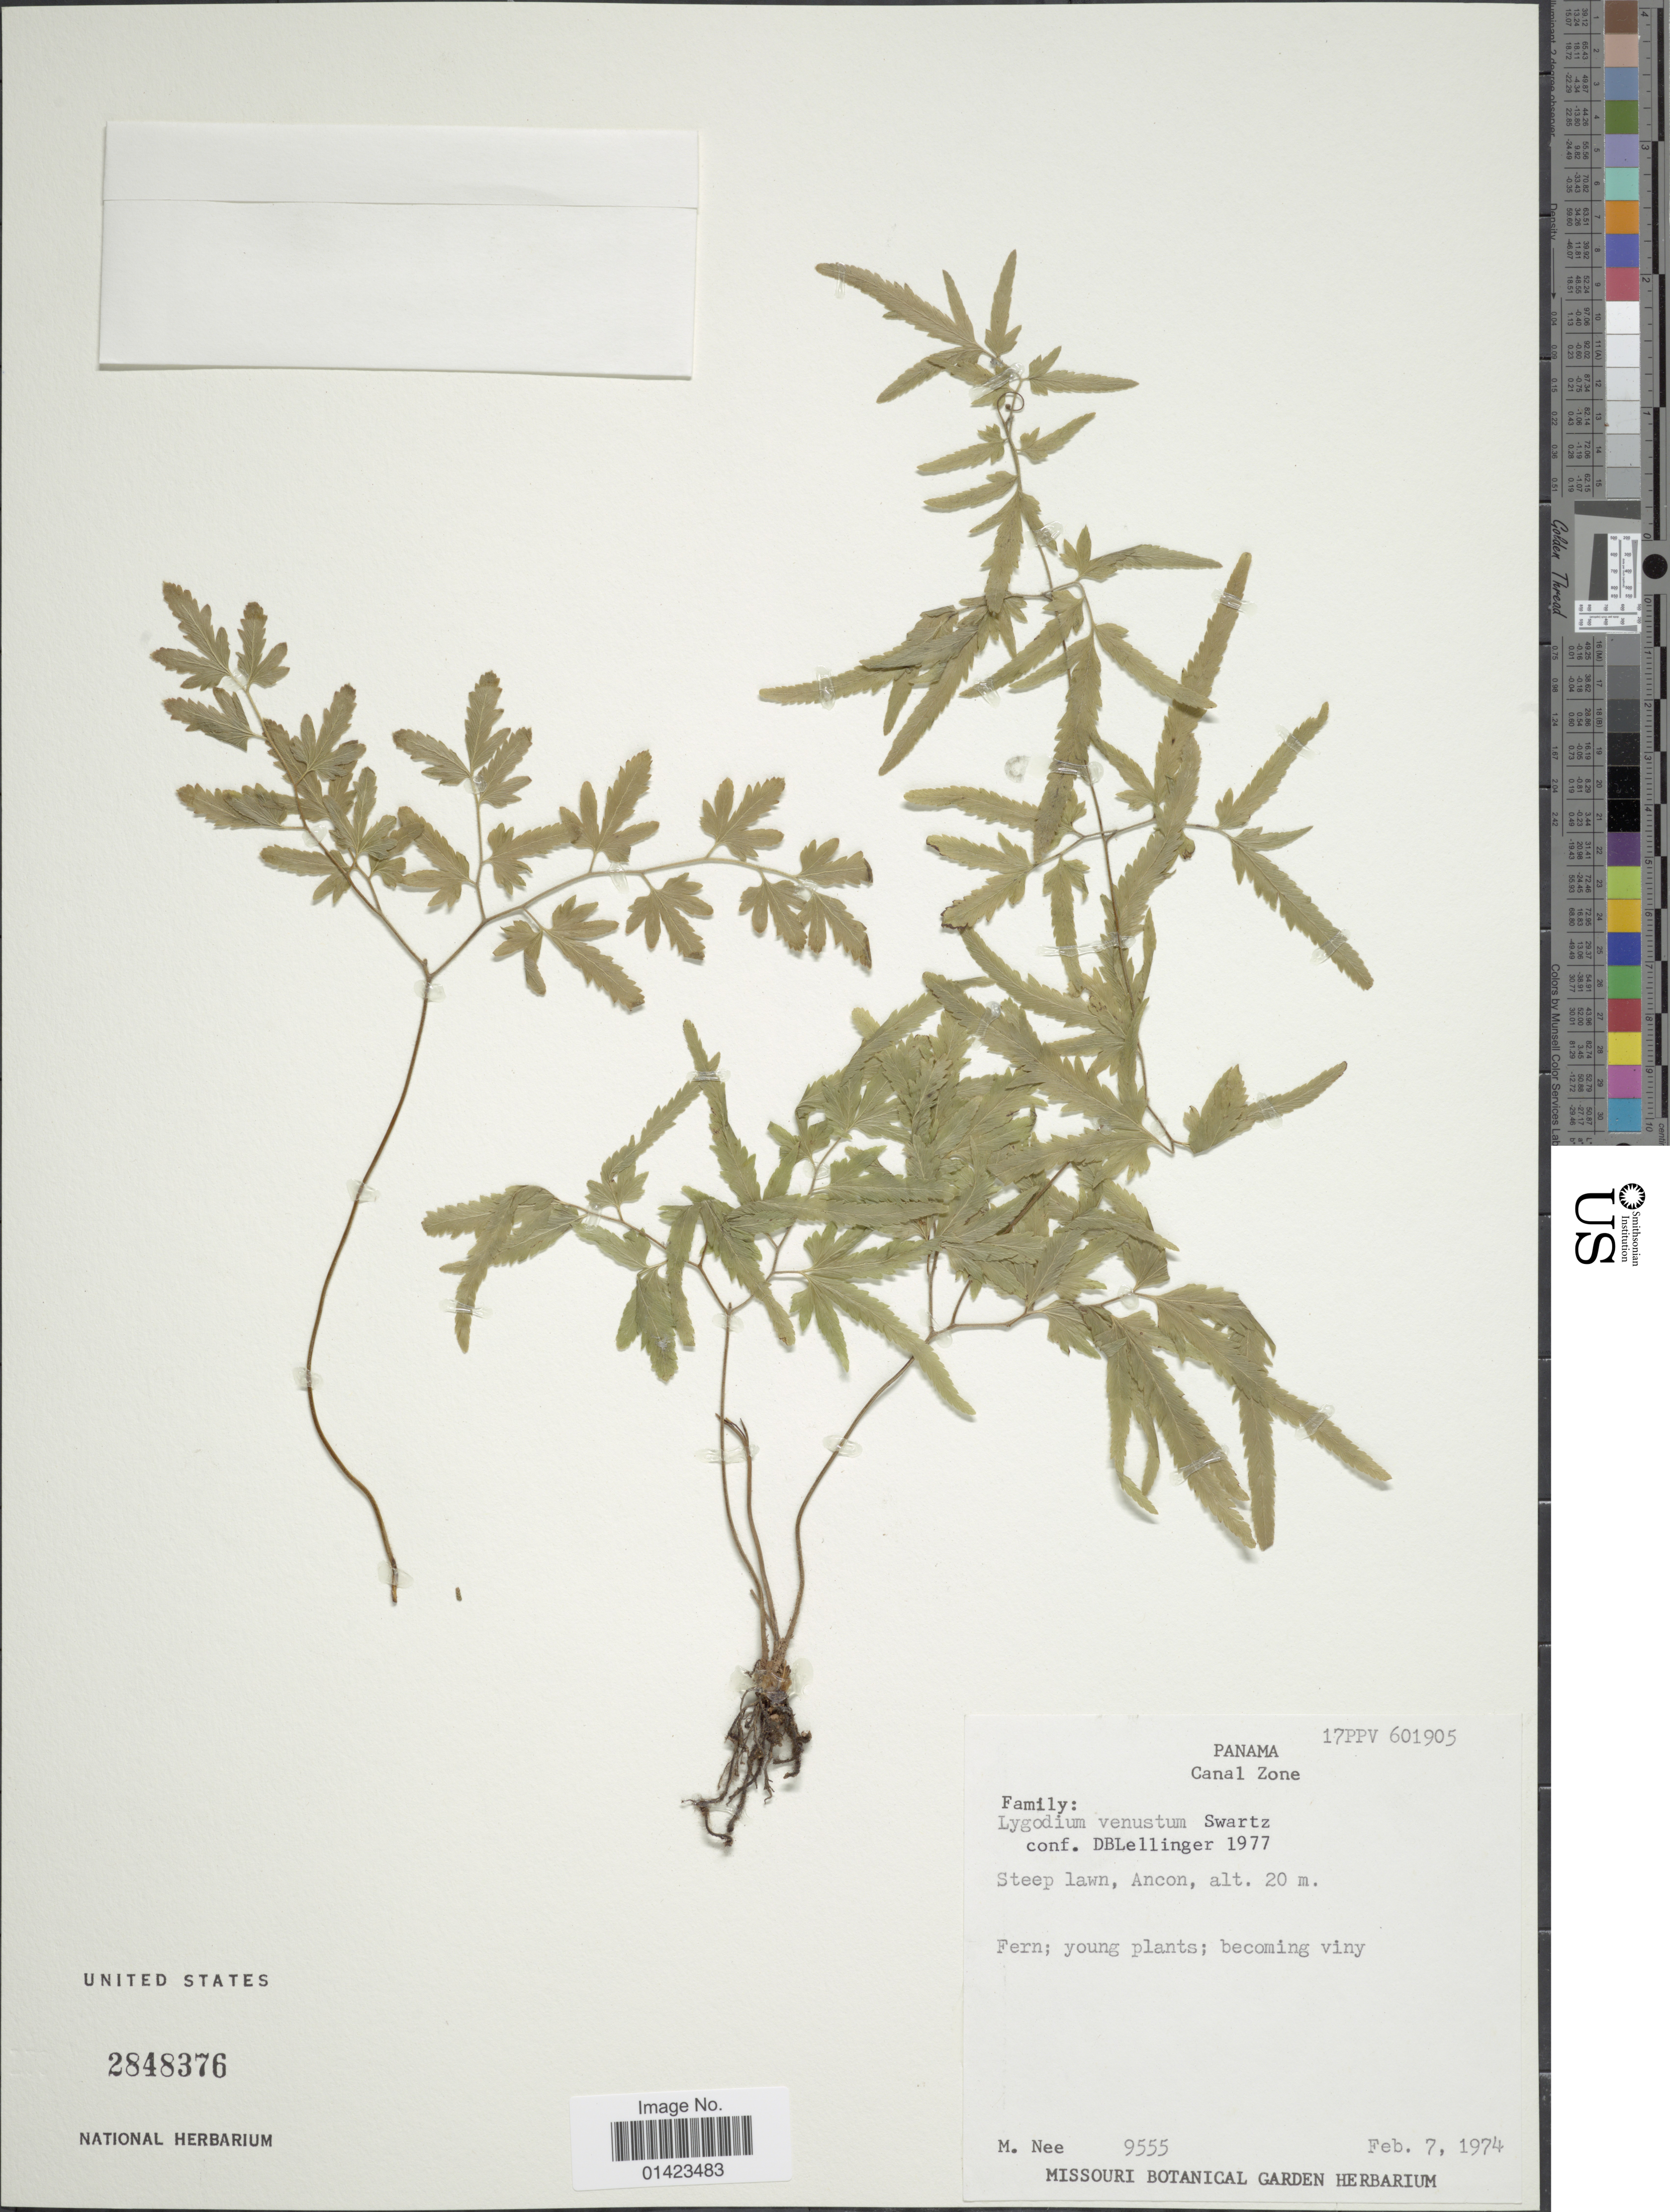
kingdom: Plantae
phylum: Tracheophyta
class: Polypodiopsida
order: Schizaeales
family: Lygodiaceae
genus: Lygodium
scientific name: Lygodium venustum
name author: Sw.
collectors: M. Nee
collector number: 9555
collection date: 1974-02-07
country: Panama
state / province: Colón / Panamá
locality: Canal Zone, Steep lawn, Ancon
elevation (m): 20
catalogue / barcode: US 2848376